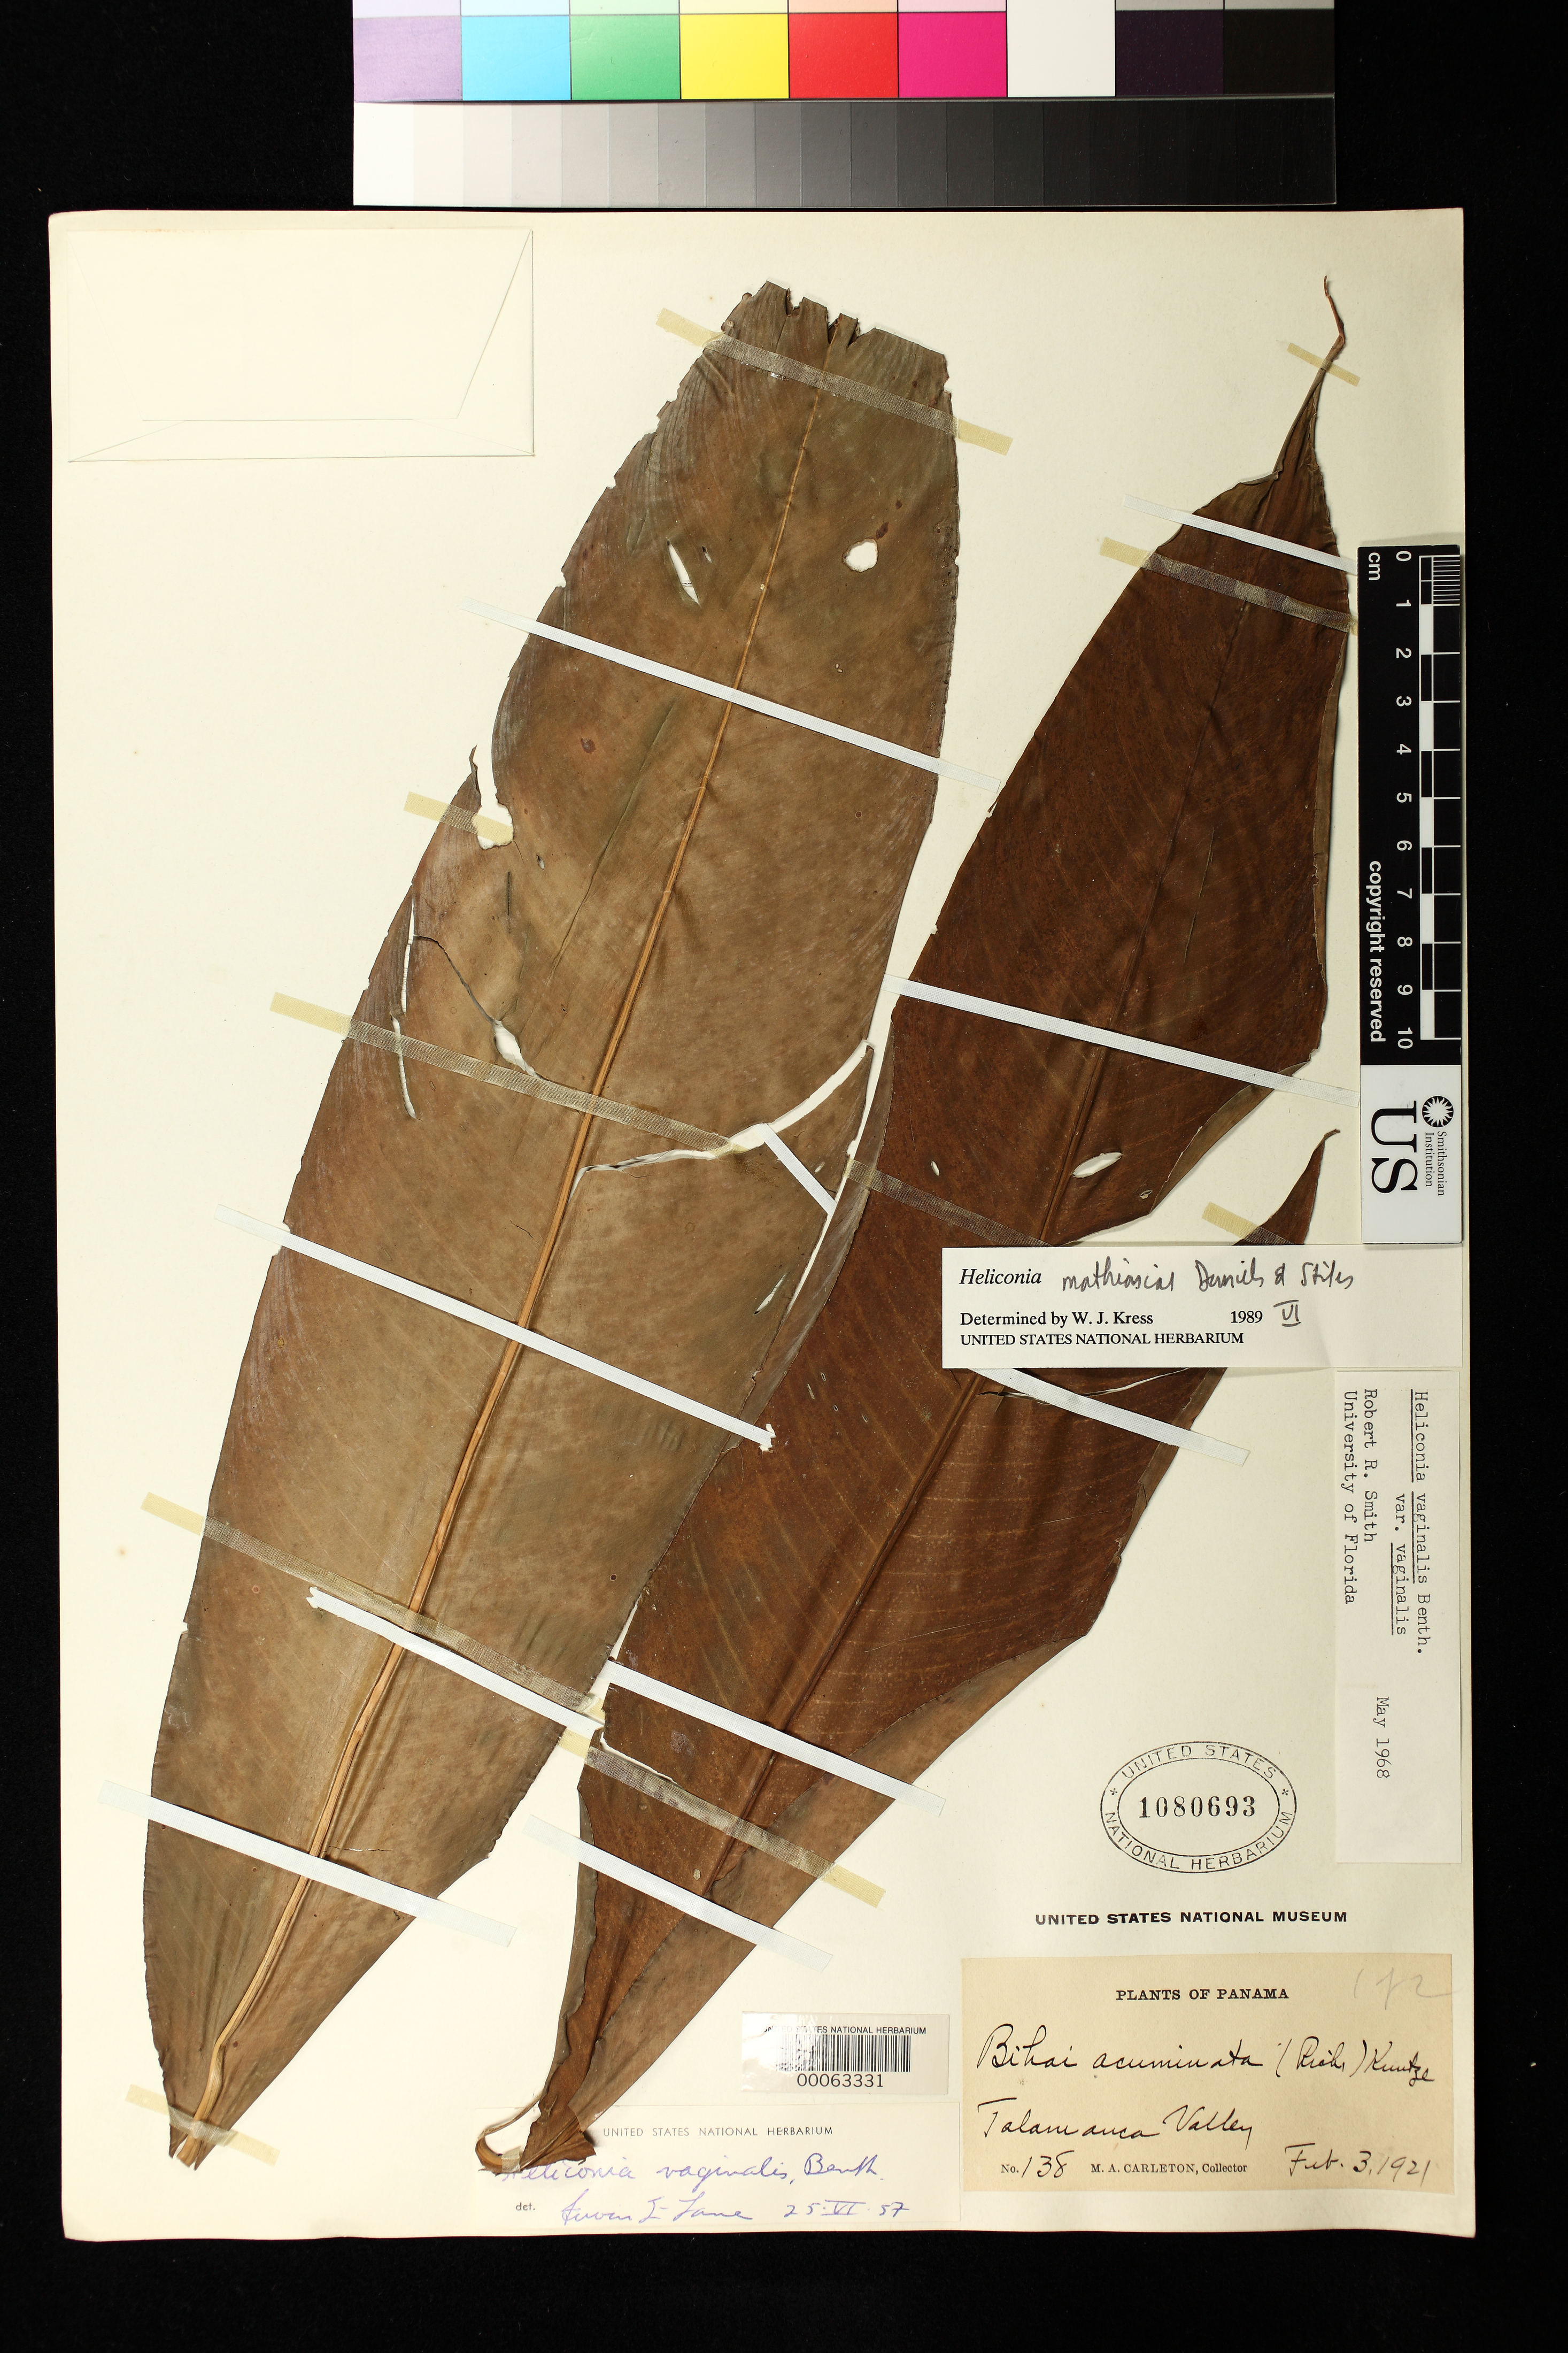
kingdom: Plantae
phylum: Tracheophyta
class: Liliopsida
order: Zingiberales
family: Heliconiaceae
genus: Heliconia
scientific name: Heliconia mathiasiae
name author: G.S. Daniels & F.G. Stiles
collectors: M. A. Carleton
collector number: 138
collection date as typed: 03 Feb 1921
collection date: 1921-02-03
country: Panama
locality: Talamanca Valley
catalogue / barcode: US 1080693